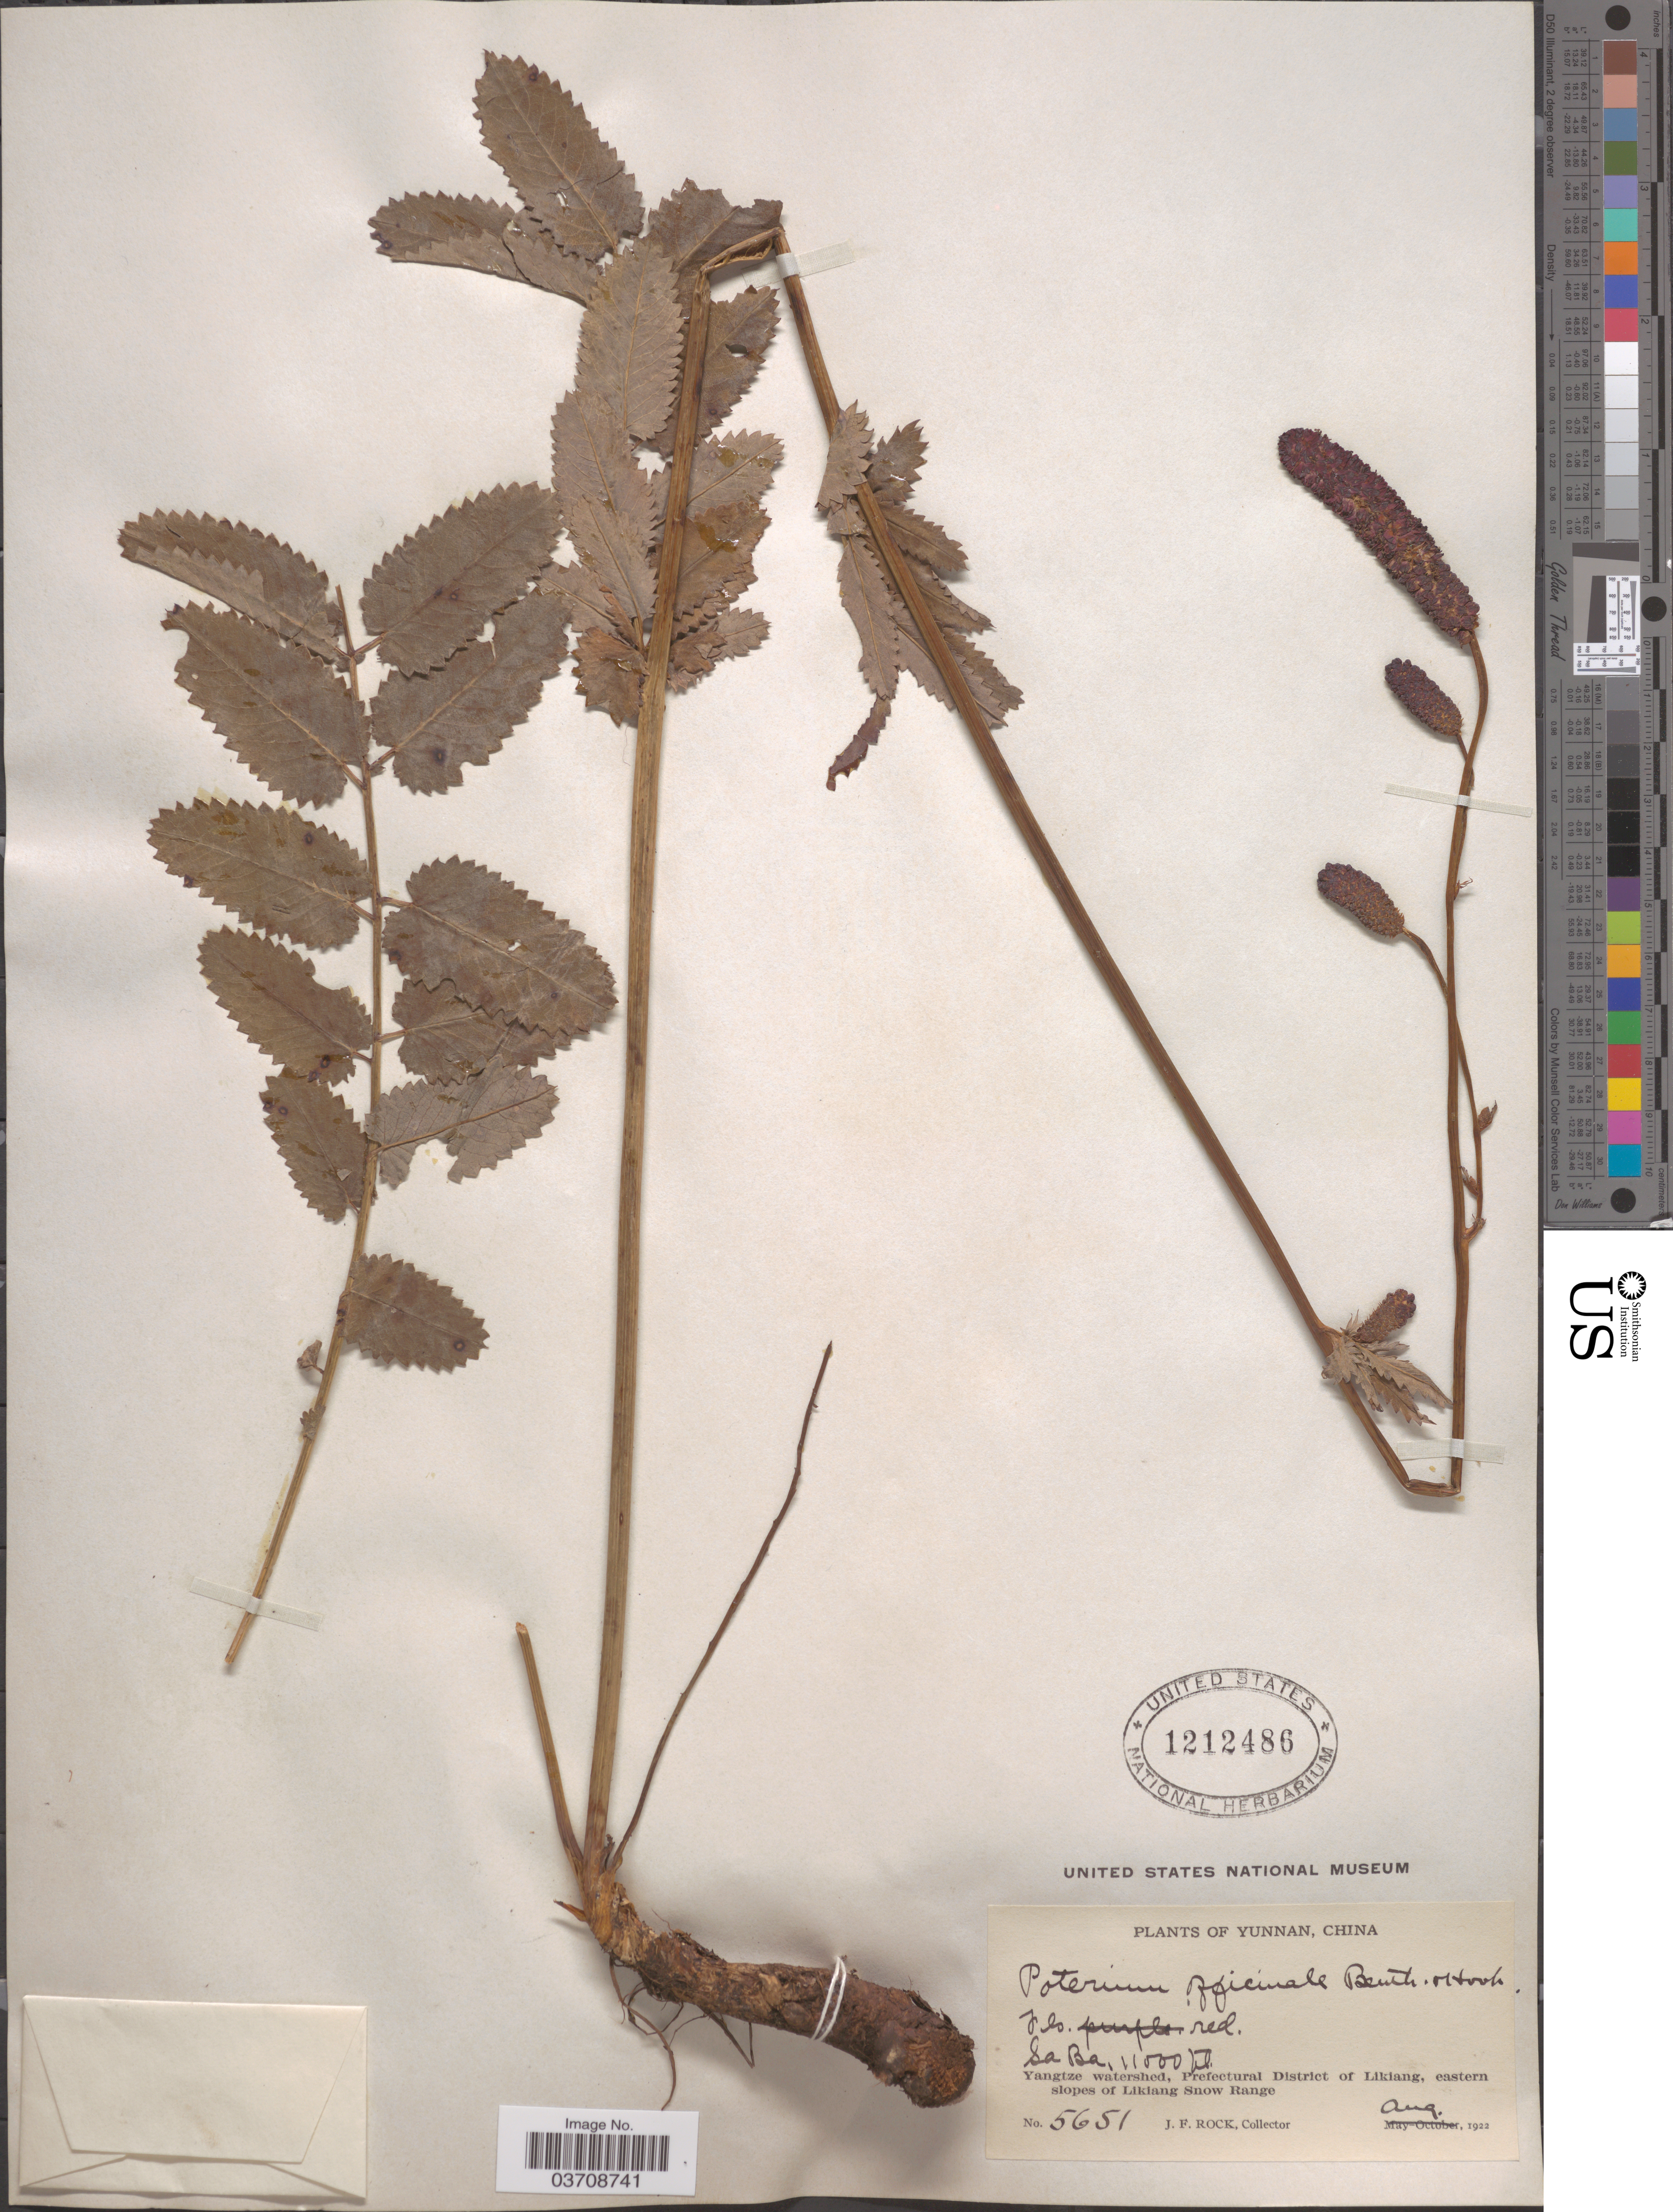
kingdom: Plantae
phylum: Tracheophyta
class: Magnoliopsida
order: Rosales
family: Rosaceae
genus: Sanguisorba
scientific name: Sanguisorba officinalis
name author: L.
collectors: J. Rock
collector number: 5651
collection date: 1922-08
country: China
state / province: Yunnan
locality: Sa Ba, Yangtze watershed, Prefectural District of Likiang, eastern slopes of Likiang Snow Range.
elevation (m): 3353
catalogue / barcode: US 1212486